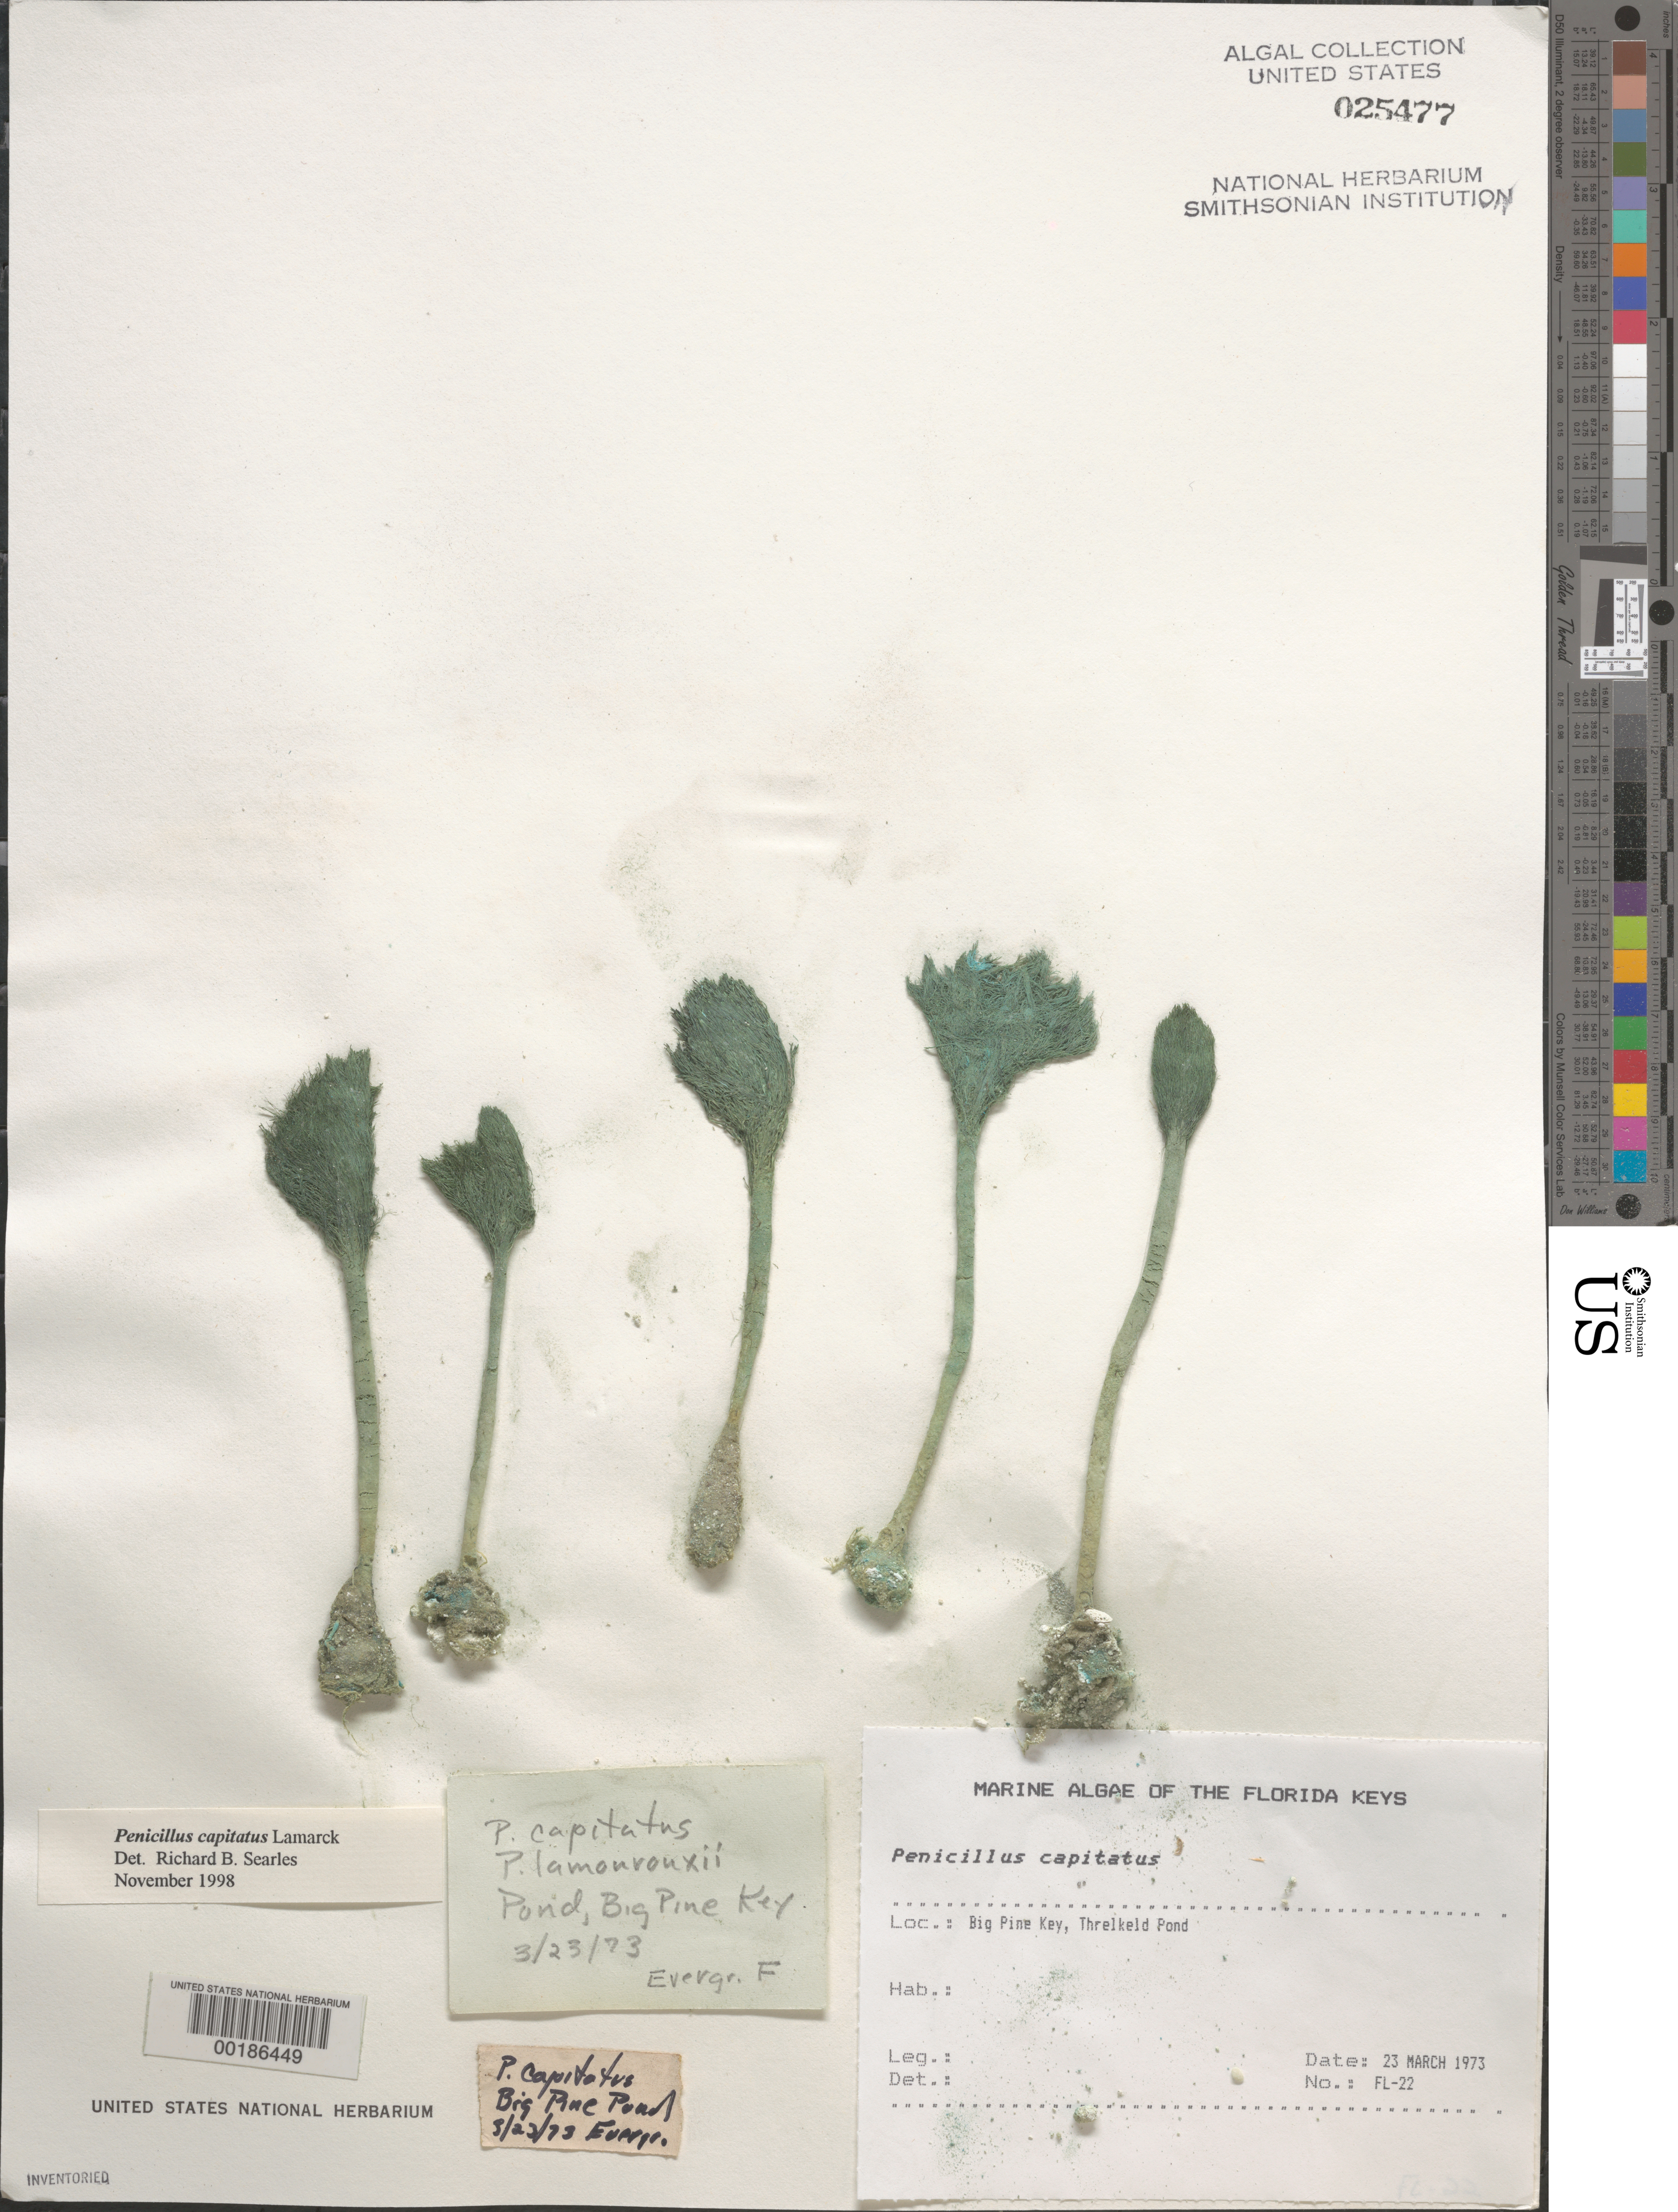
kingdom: Plantae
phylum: Chlorophyta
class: Ulvophyceae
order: Bryopsidales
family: Udoteaceae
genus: Penicillus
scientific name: Penicillus capitatus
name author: Lam.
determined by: Searles, R. B.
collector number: FL-22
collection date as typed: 23 Mar 1973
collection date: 1973-03-23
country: United States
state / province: Florida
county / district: Monroe County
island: Big Pine Key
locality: Threlkeld Pond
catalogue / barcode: US 25477